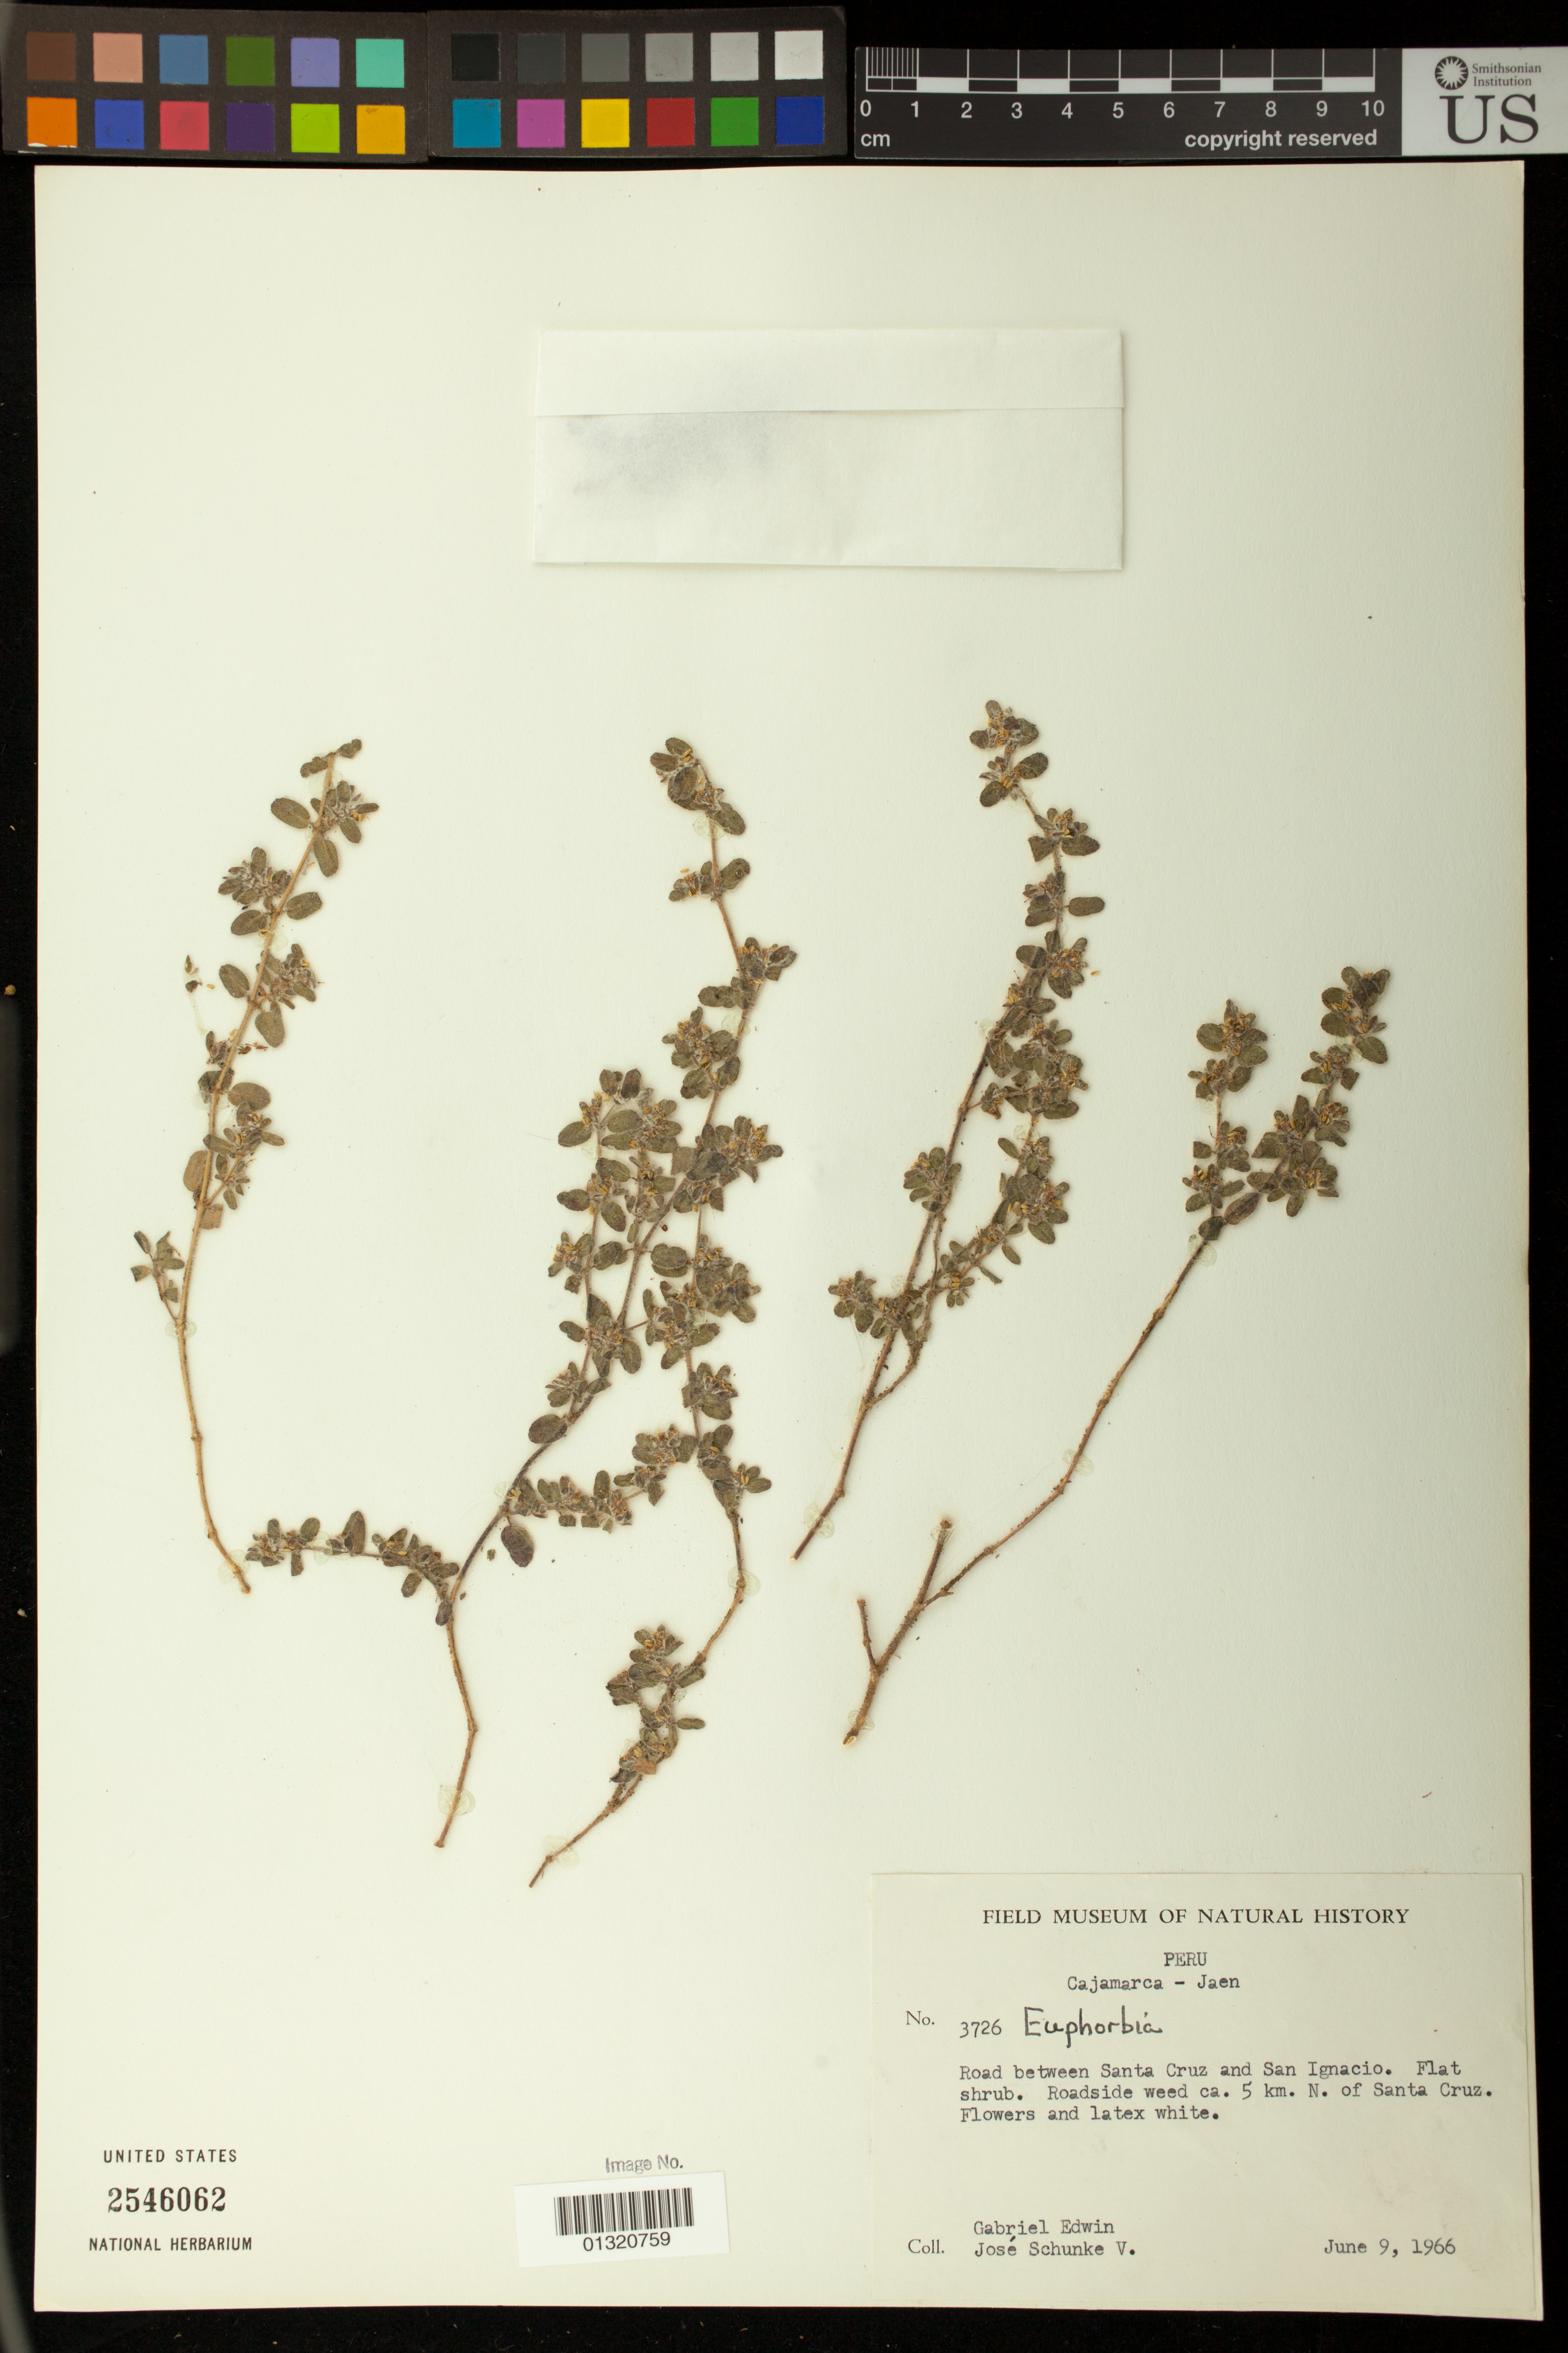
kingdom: Plantae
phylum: Tracheophyta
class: Magnoliopsida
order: Malpighiales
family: Euphorbiaceae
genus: Euphorbia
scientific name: Euphorbia sp.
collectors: G. Edwin & J. Schunke Vigo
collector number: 3726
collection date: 1966-06-09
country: Peru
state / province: Cajamarca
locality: Jaen; Road between Santa Cruz and San Ignacio. ca. 5km. N. of Santa Cruz.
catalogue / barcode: US 2546062